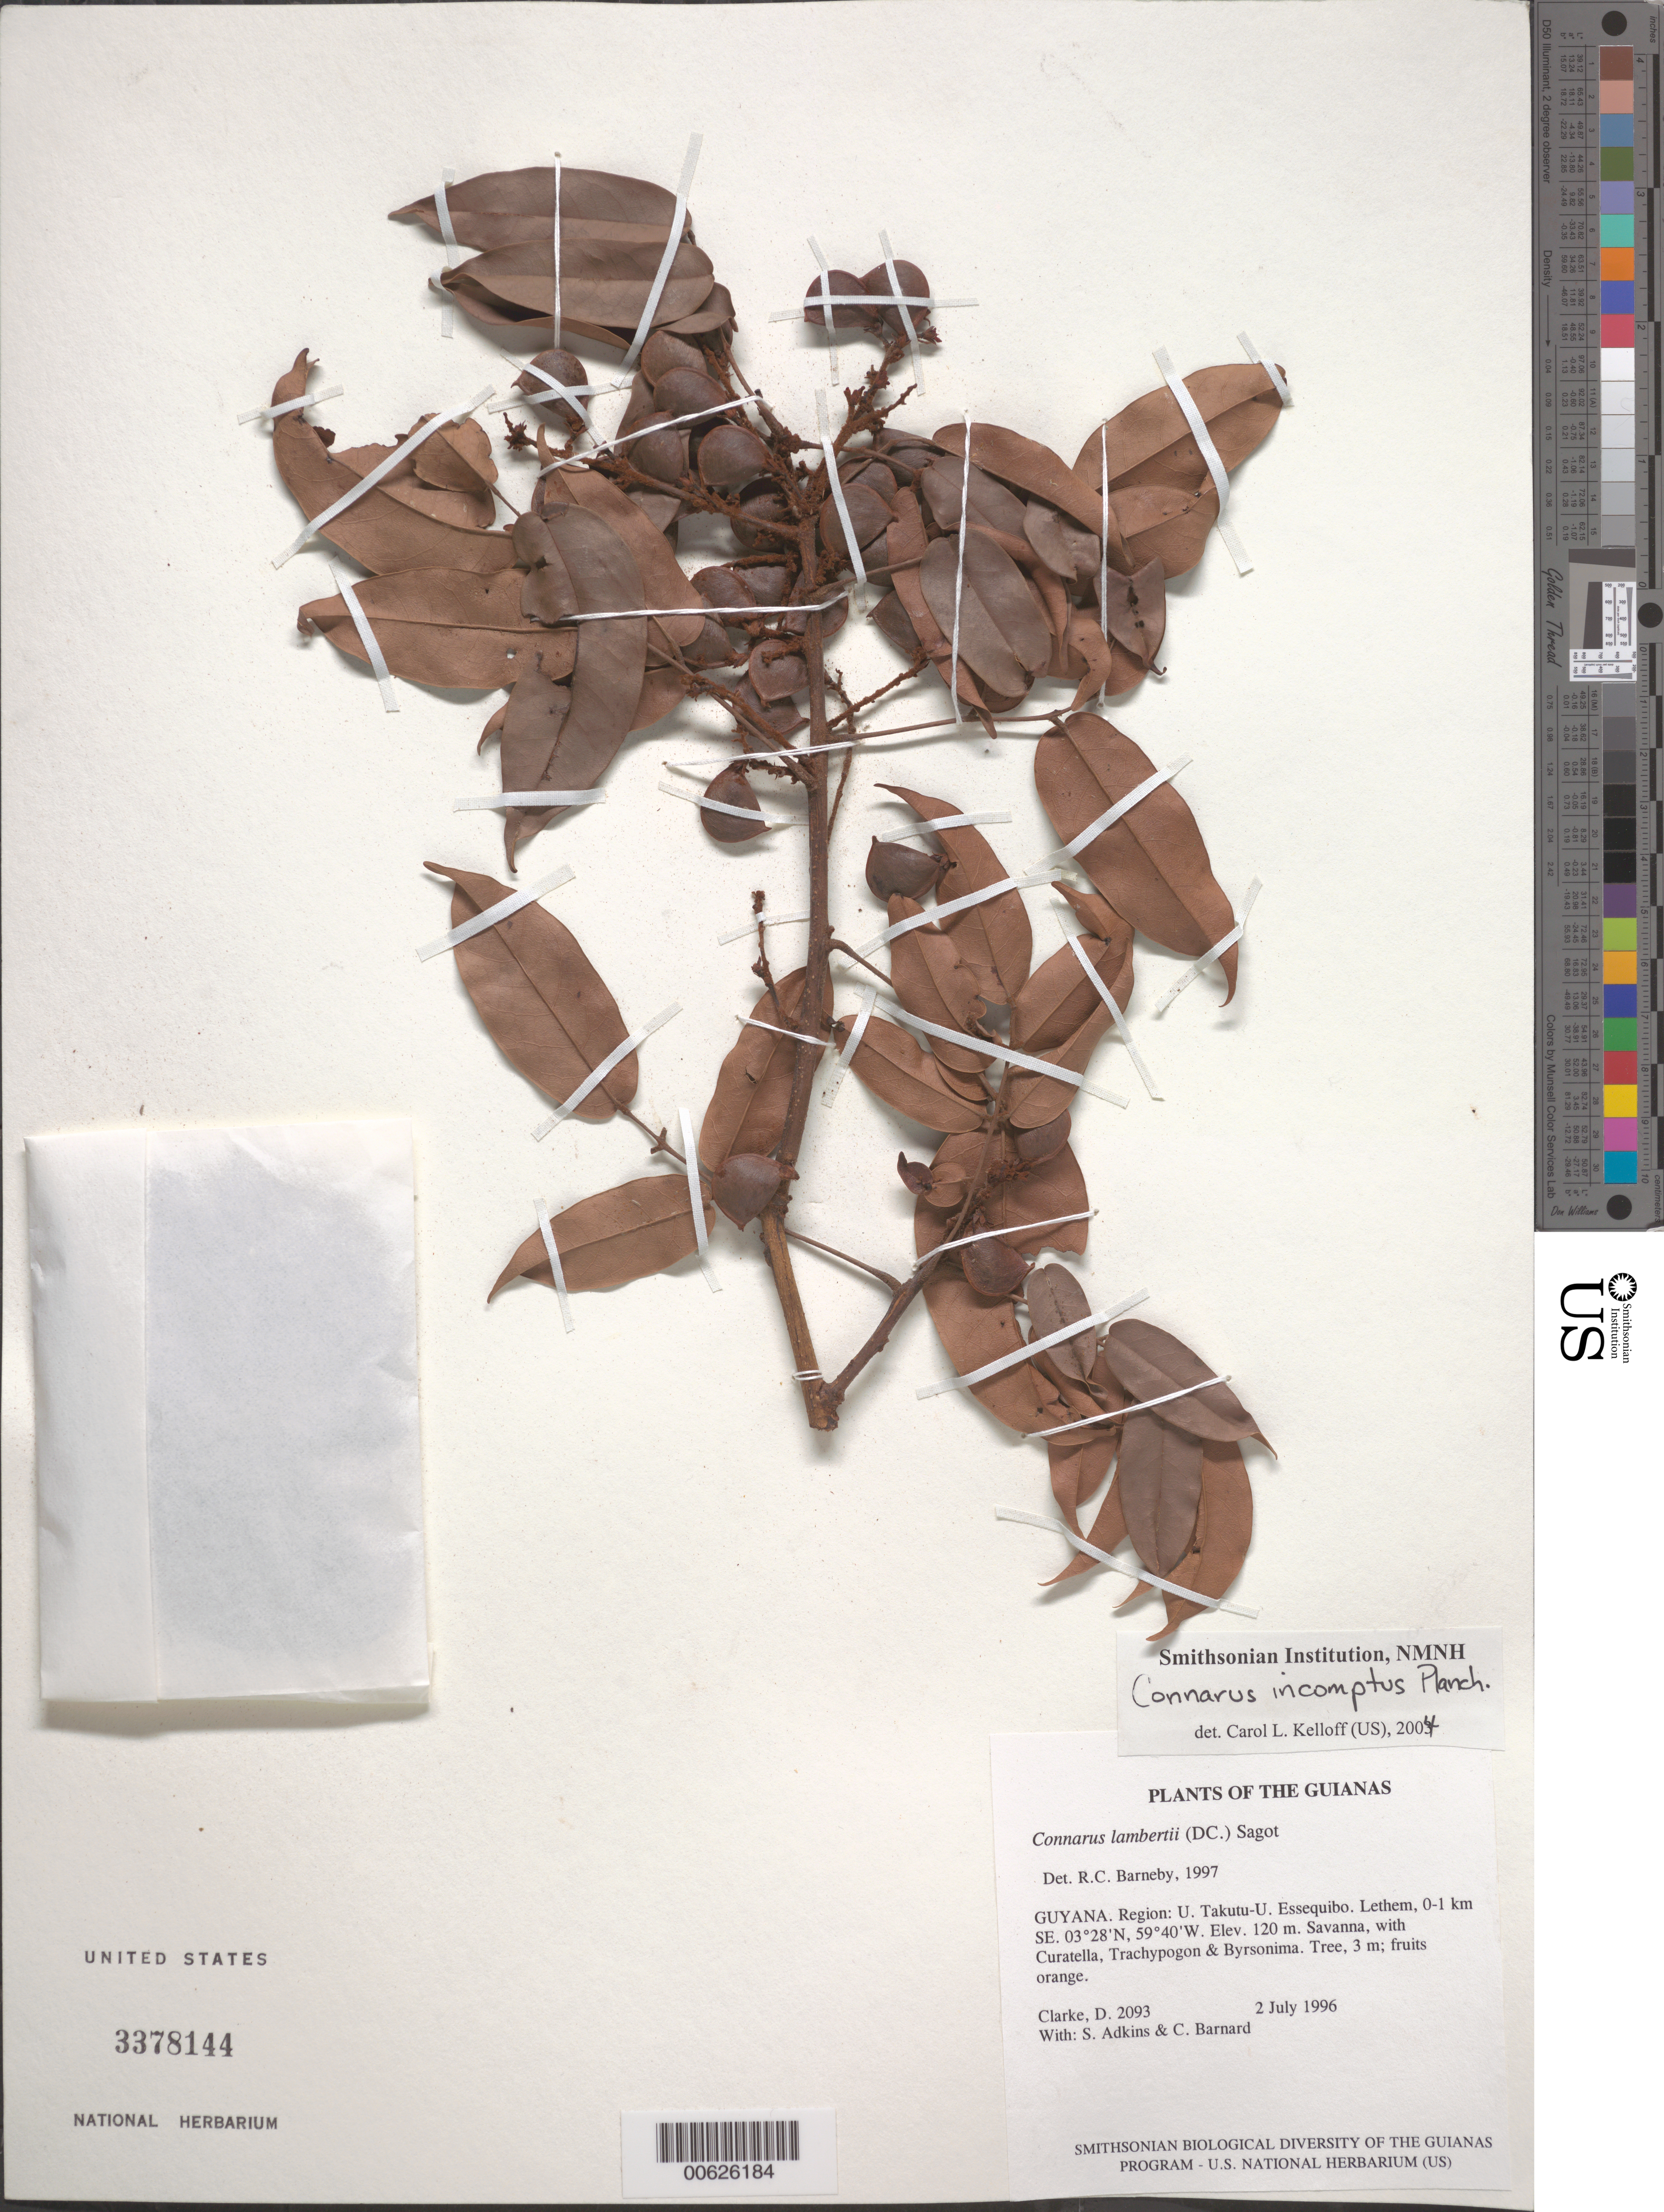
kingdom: Plantae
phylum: Tracheophyta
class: Magnoliopsida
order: Oxalidales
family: Connaraceae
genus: Connarus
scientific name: Connarus incomptus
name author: Planch.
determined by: Kelloff, Carol L., (US), Smithsonian Institution - National Museum of Natural History (UNITED STATES)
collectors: H. D. Clarke, S. Adkins & C. Bernard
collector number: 2093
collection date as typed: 2 July 1996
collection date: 1996-07-02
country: Guyana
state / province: U. Takutu-U. Essequibo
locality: Lethem, 0-1 km SE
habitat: Savanna, with Curatella, Trachypogon & Byrsonima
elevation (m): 120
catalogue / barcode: US 3378144